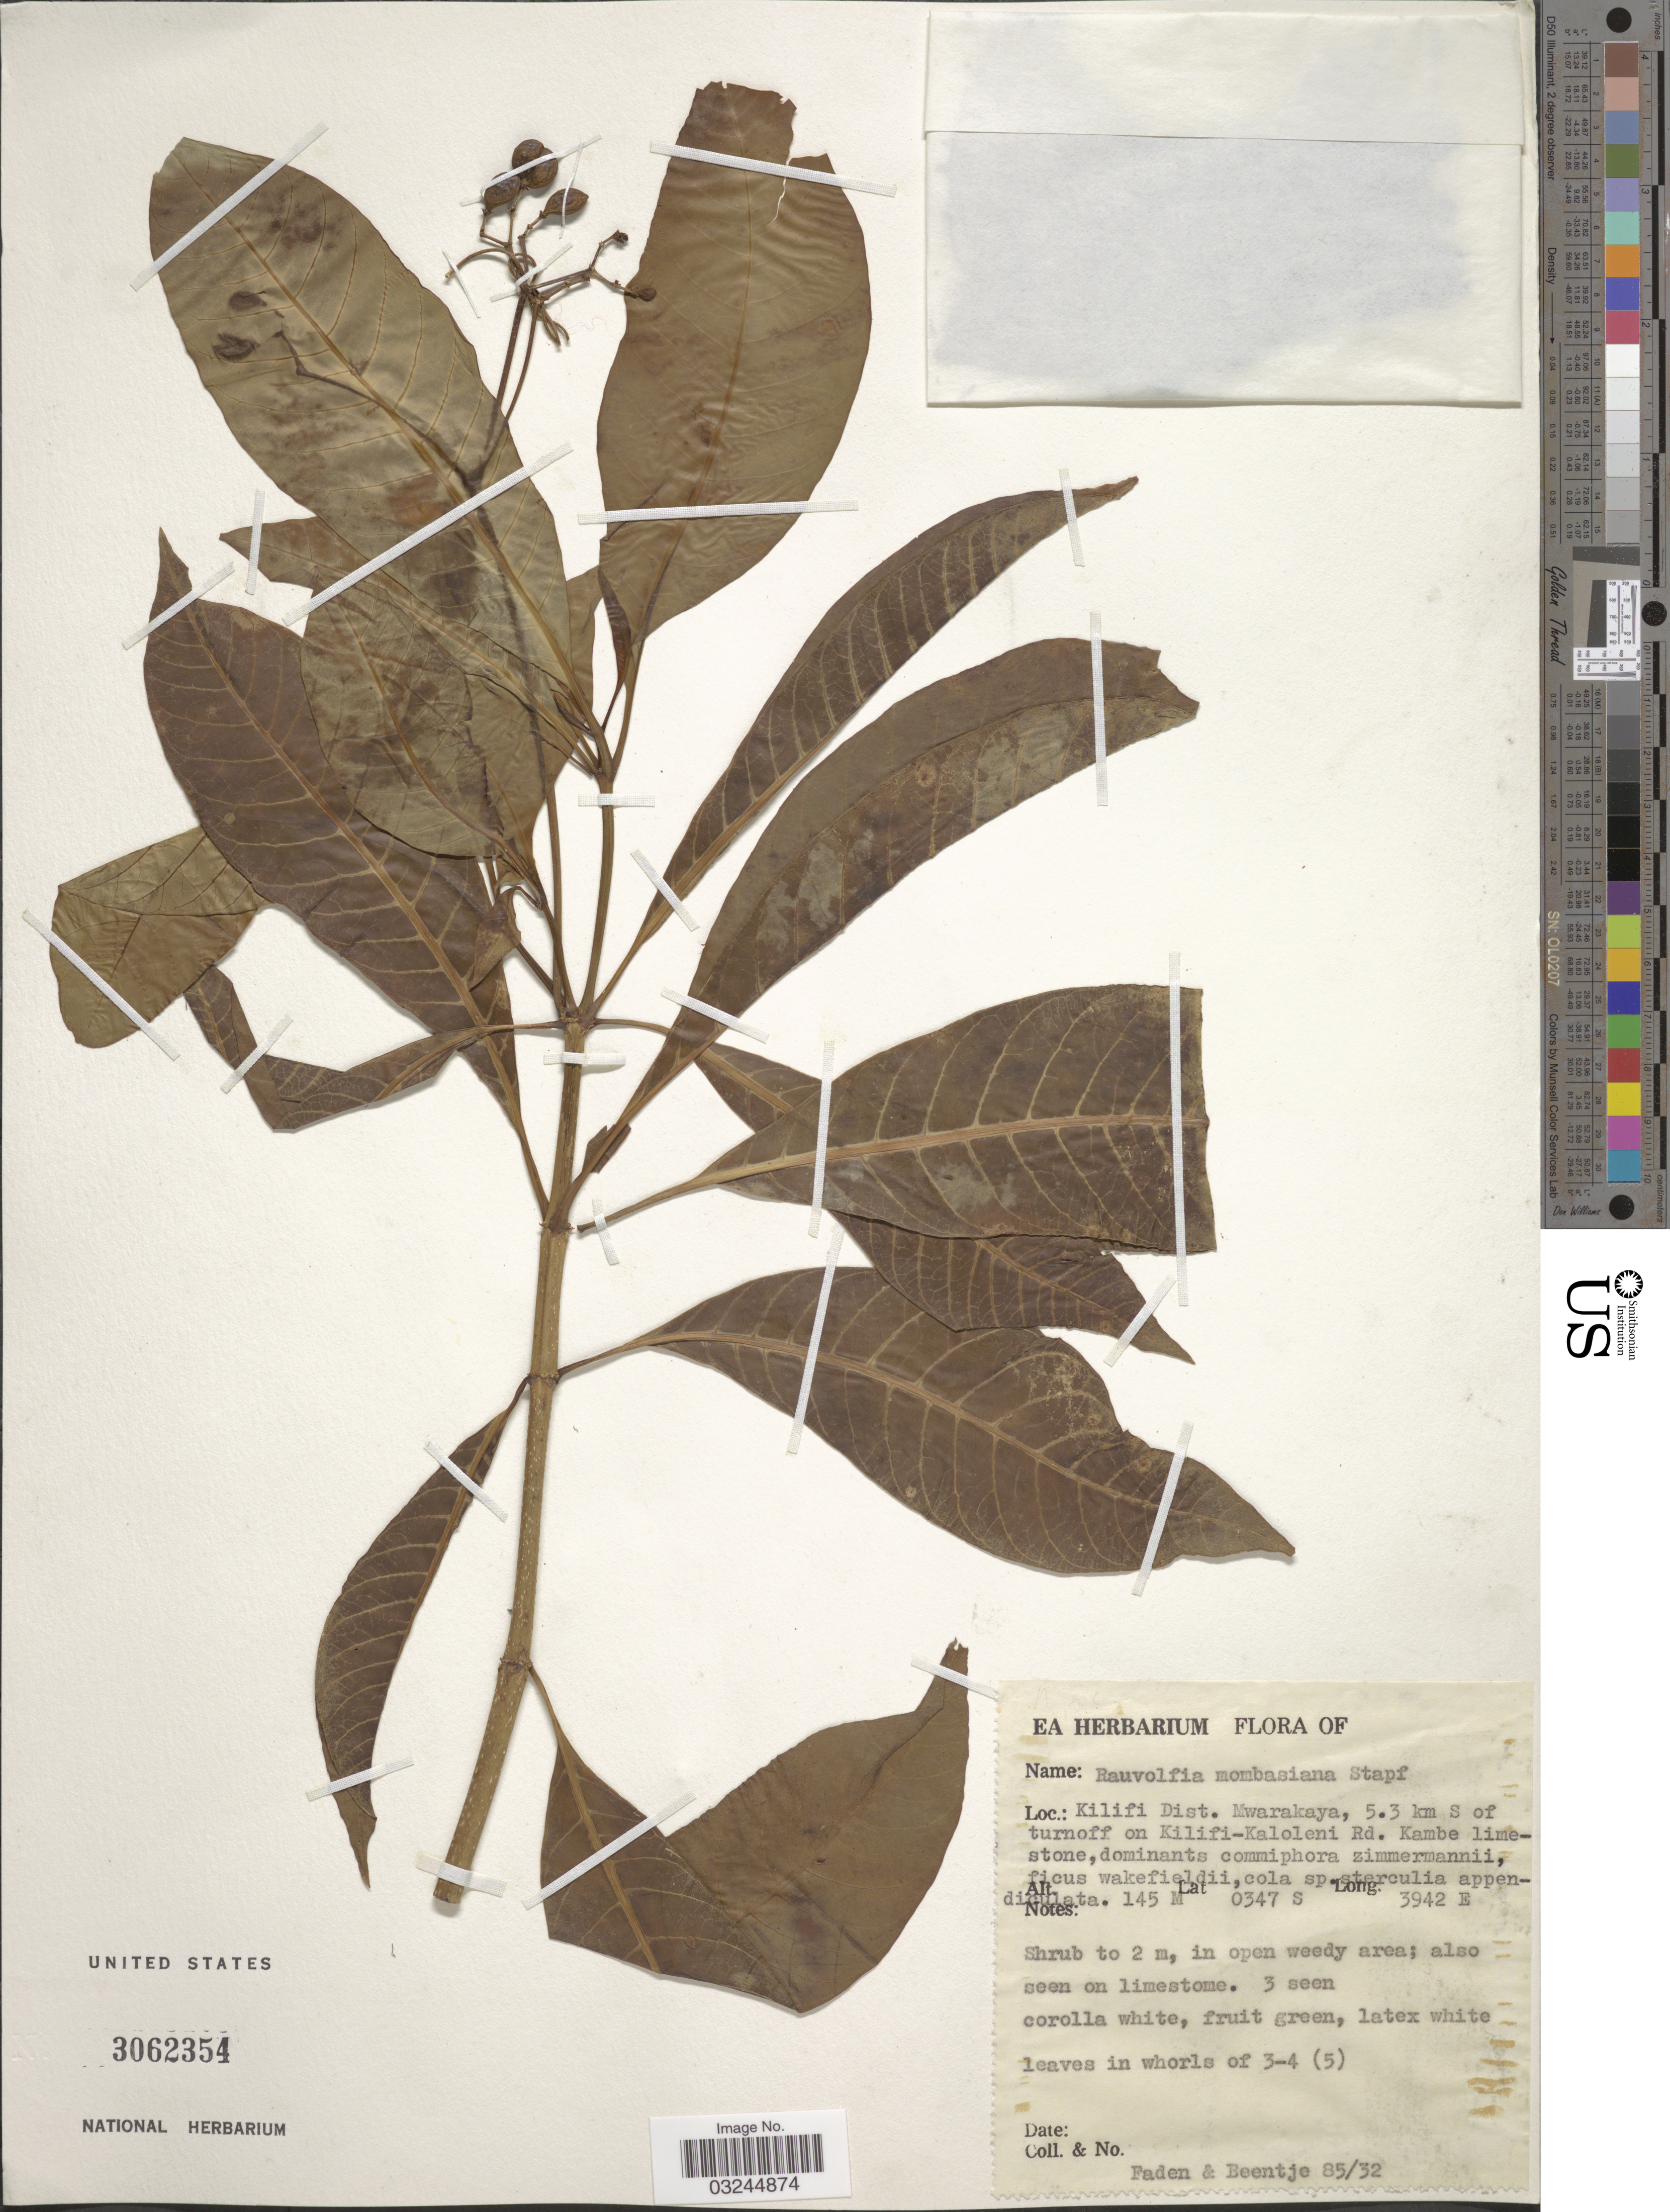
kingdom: Plantae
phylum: Tracheophyta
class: Magnoliopsida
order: Gentianales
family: Apocynaceae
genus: Rauvolfia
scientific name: Rauvolfia mombasiana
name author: Stapf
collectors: -- Faden & -- Beentje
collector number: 85/32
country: Kenya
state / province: Kilifi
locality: Kilifi Dist. Mwarakaya, 5.3 km S of turnoff on Kilifi-Kaloleni Rd. Kambe limestone.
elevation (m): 145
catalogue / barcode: US 3062354